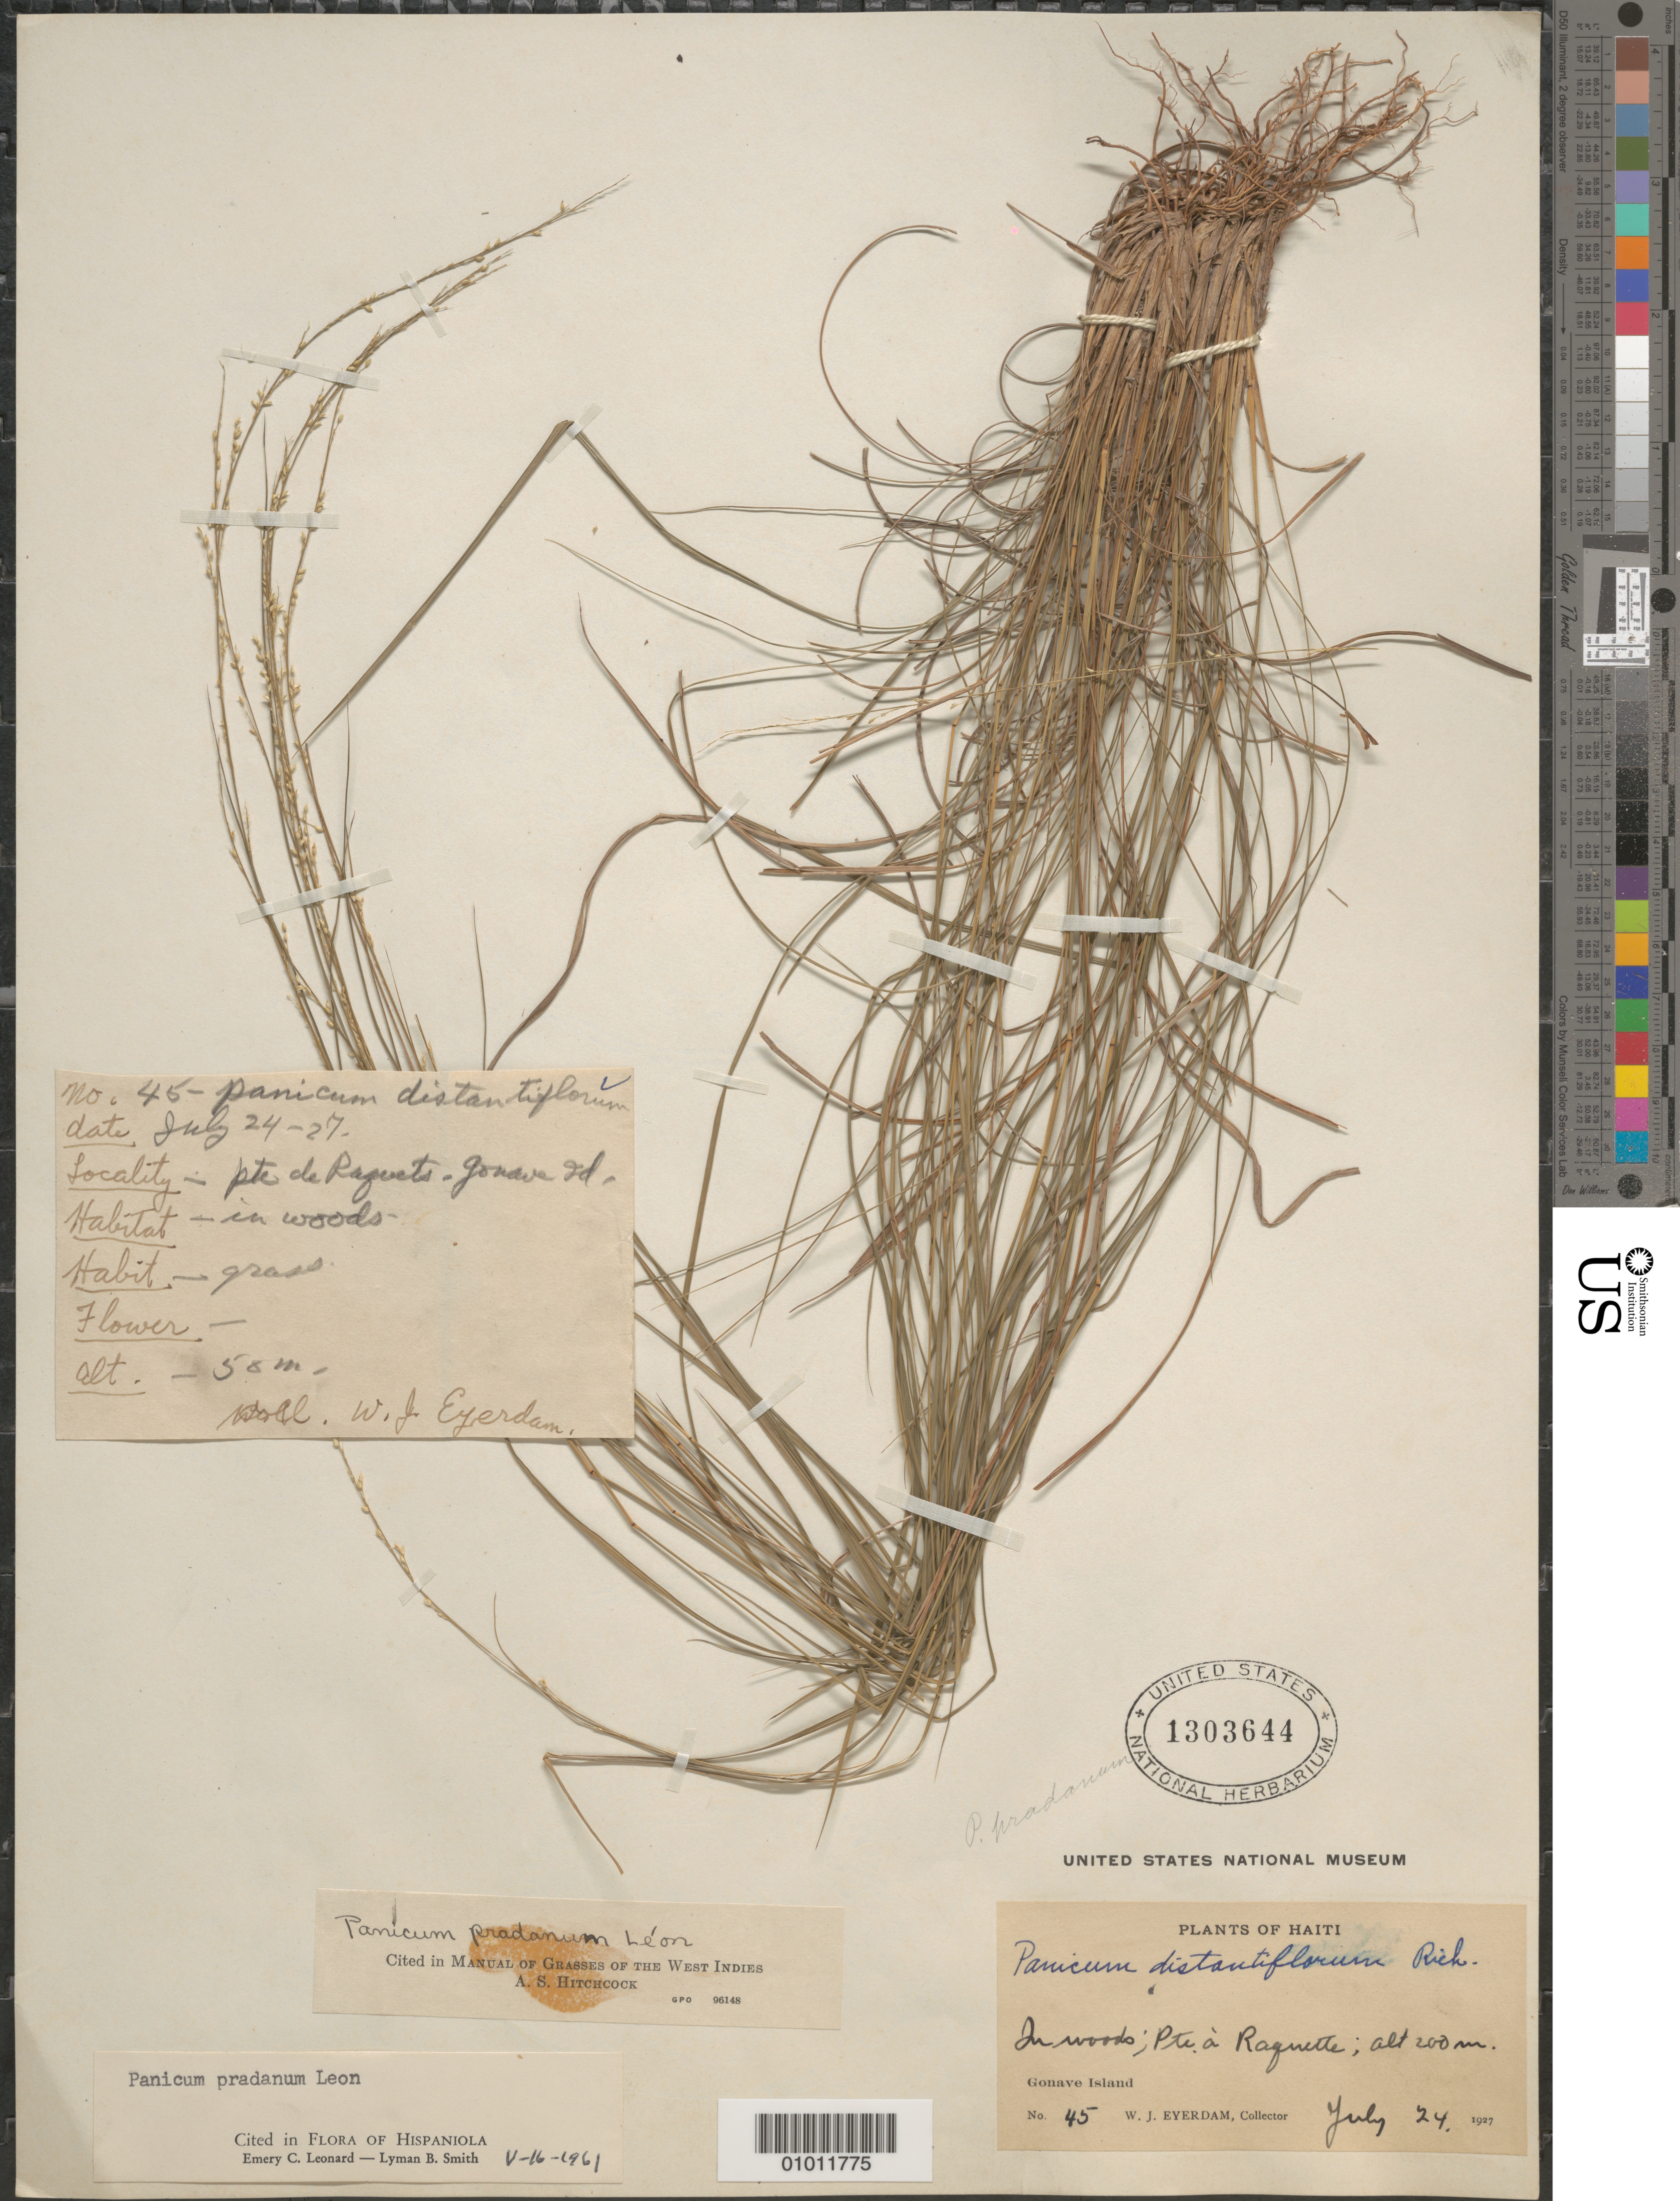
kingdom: Plantae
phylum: Tracheophyta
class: Liliopsida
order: Poales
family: Poaceae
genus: Panicum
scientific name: Panicum pradanum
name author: León ex Hitchc.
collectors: W. J. Eyerdam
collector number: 45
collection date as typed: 24 Jul 1927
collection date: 1927-07-24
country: Haiti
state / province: Óuest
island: Île de la Gonâve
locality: Pte a Raguette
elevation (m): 200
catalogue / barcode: US 1303644